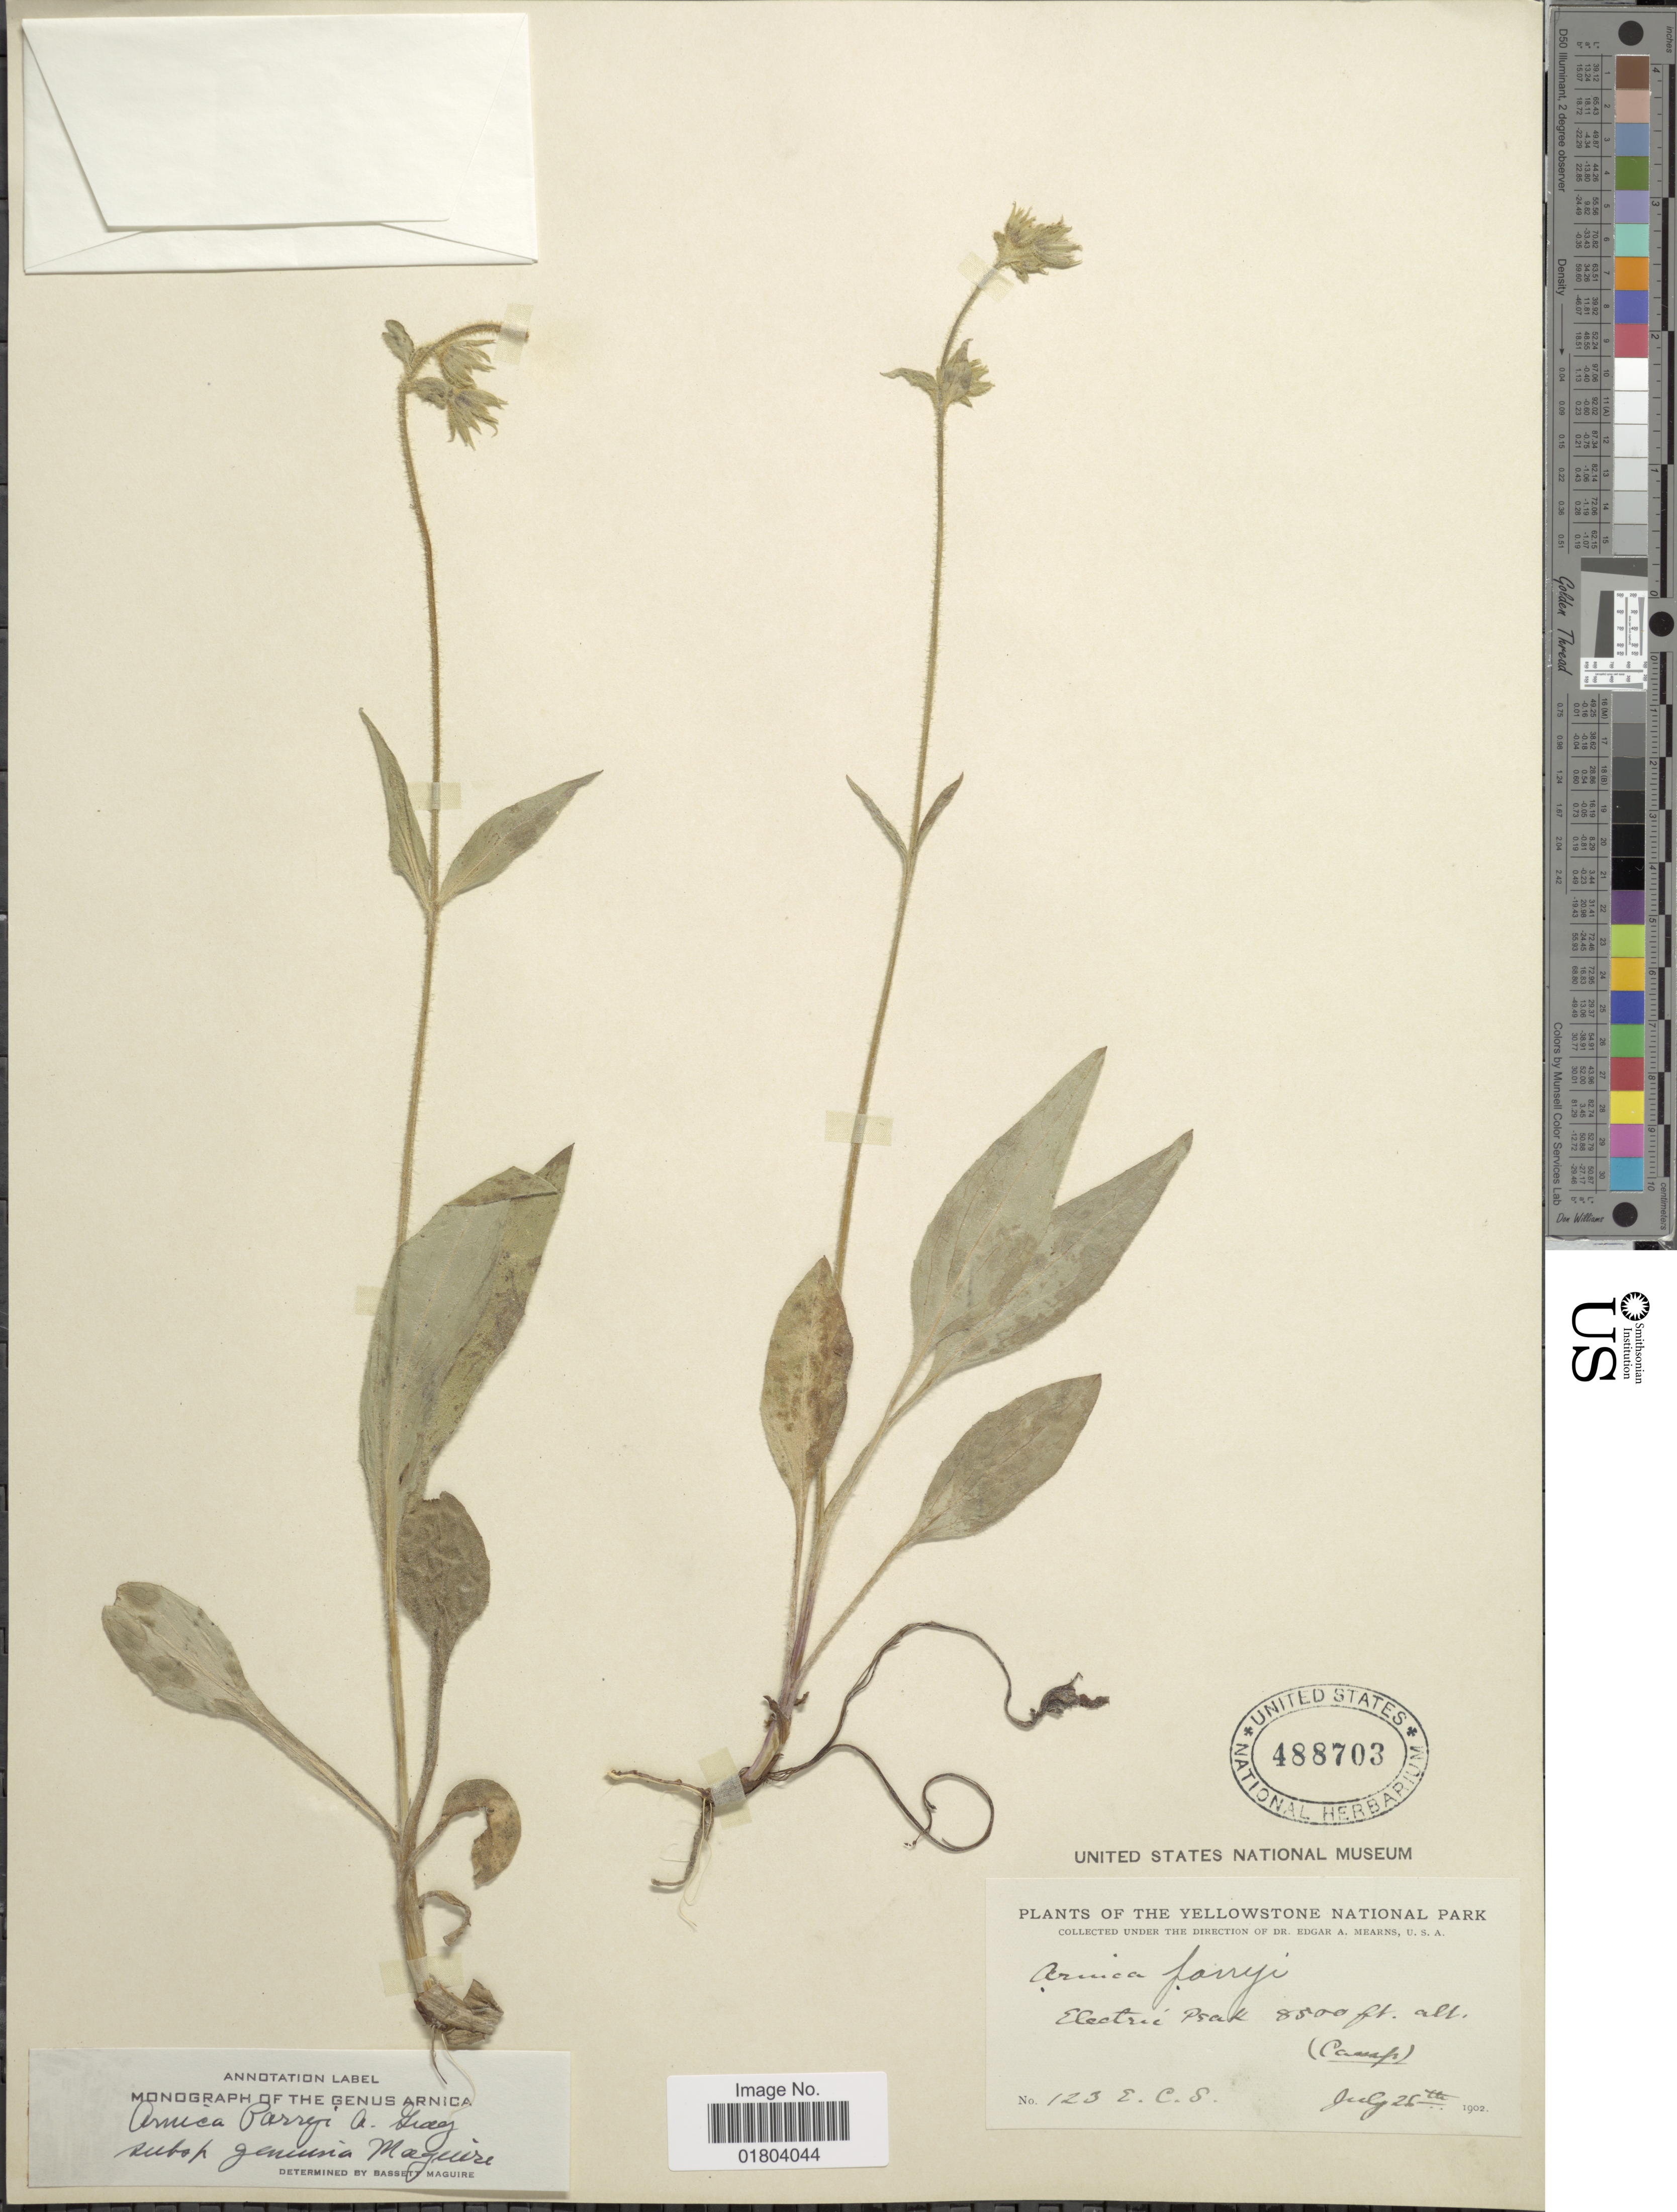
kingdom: Plantae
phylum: Tracheophyta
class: Magnoliopsida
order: Asterales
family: Asteraceae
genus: Arnica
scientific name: Arnica parryi subsp. genuina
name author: Maguire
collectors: E. C. Smith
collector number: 123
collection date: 1902-07-26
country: United States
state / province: Montana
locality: The Yellowstone National Park, Electric Peak (Camp)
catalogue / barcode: US 488703